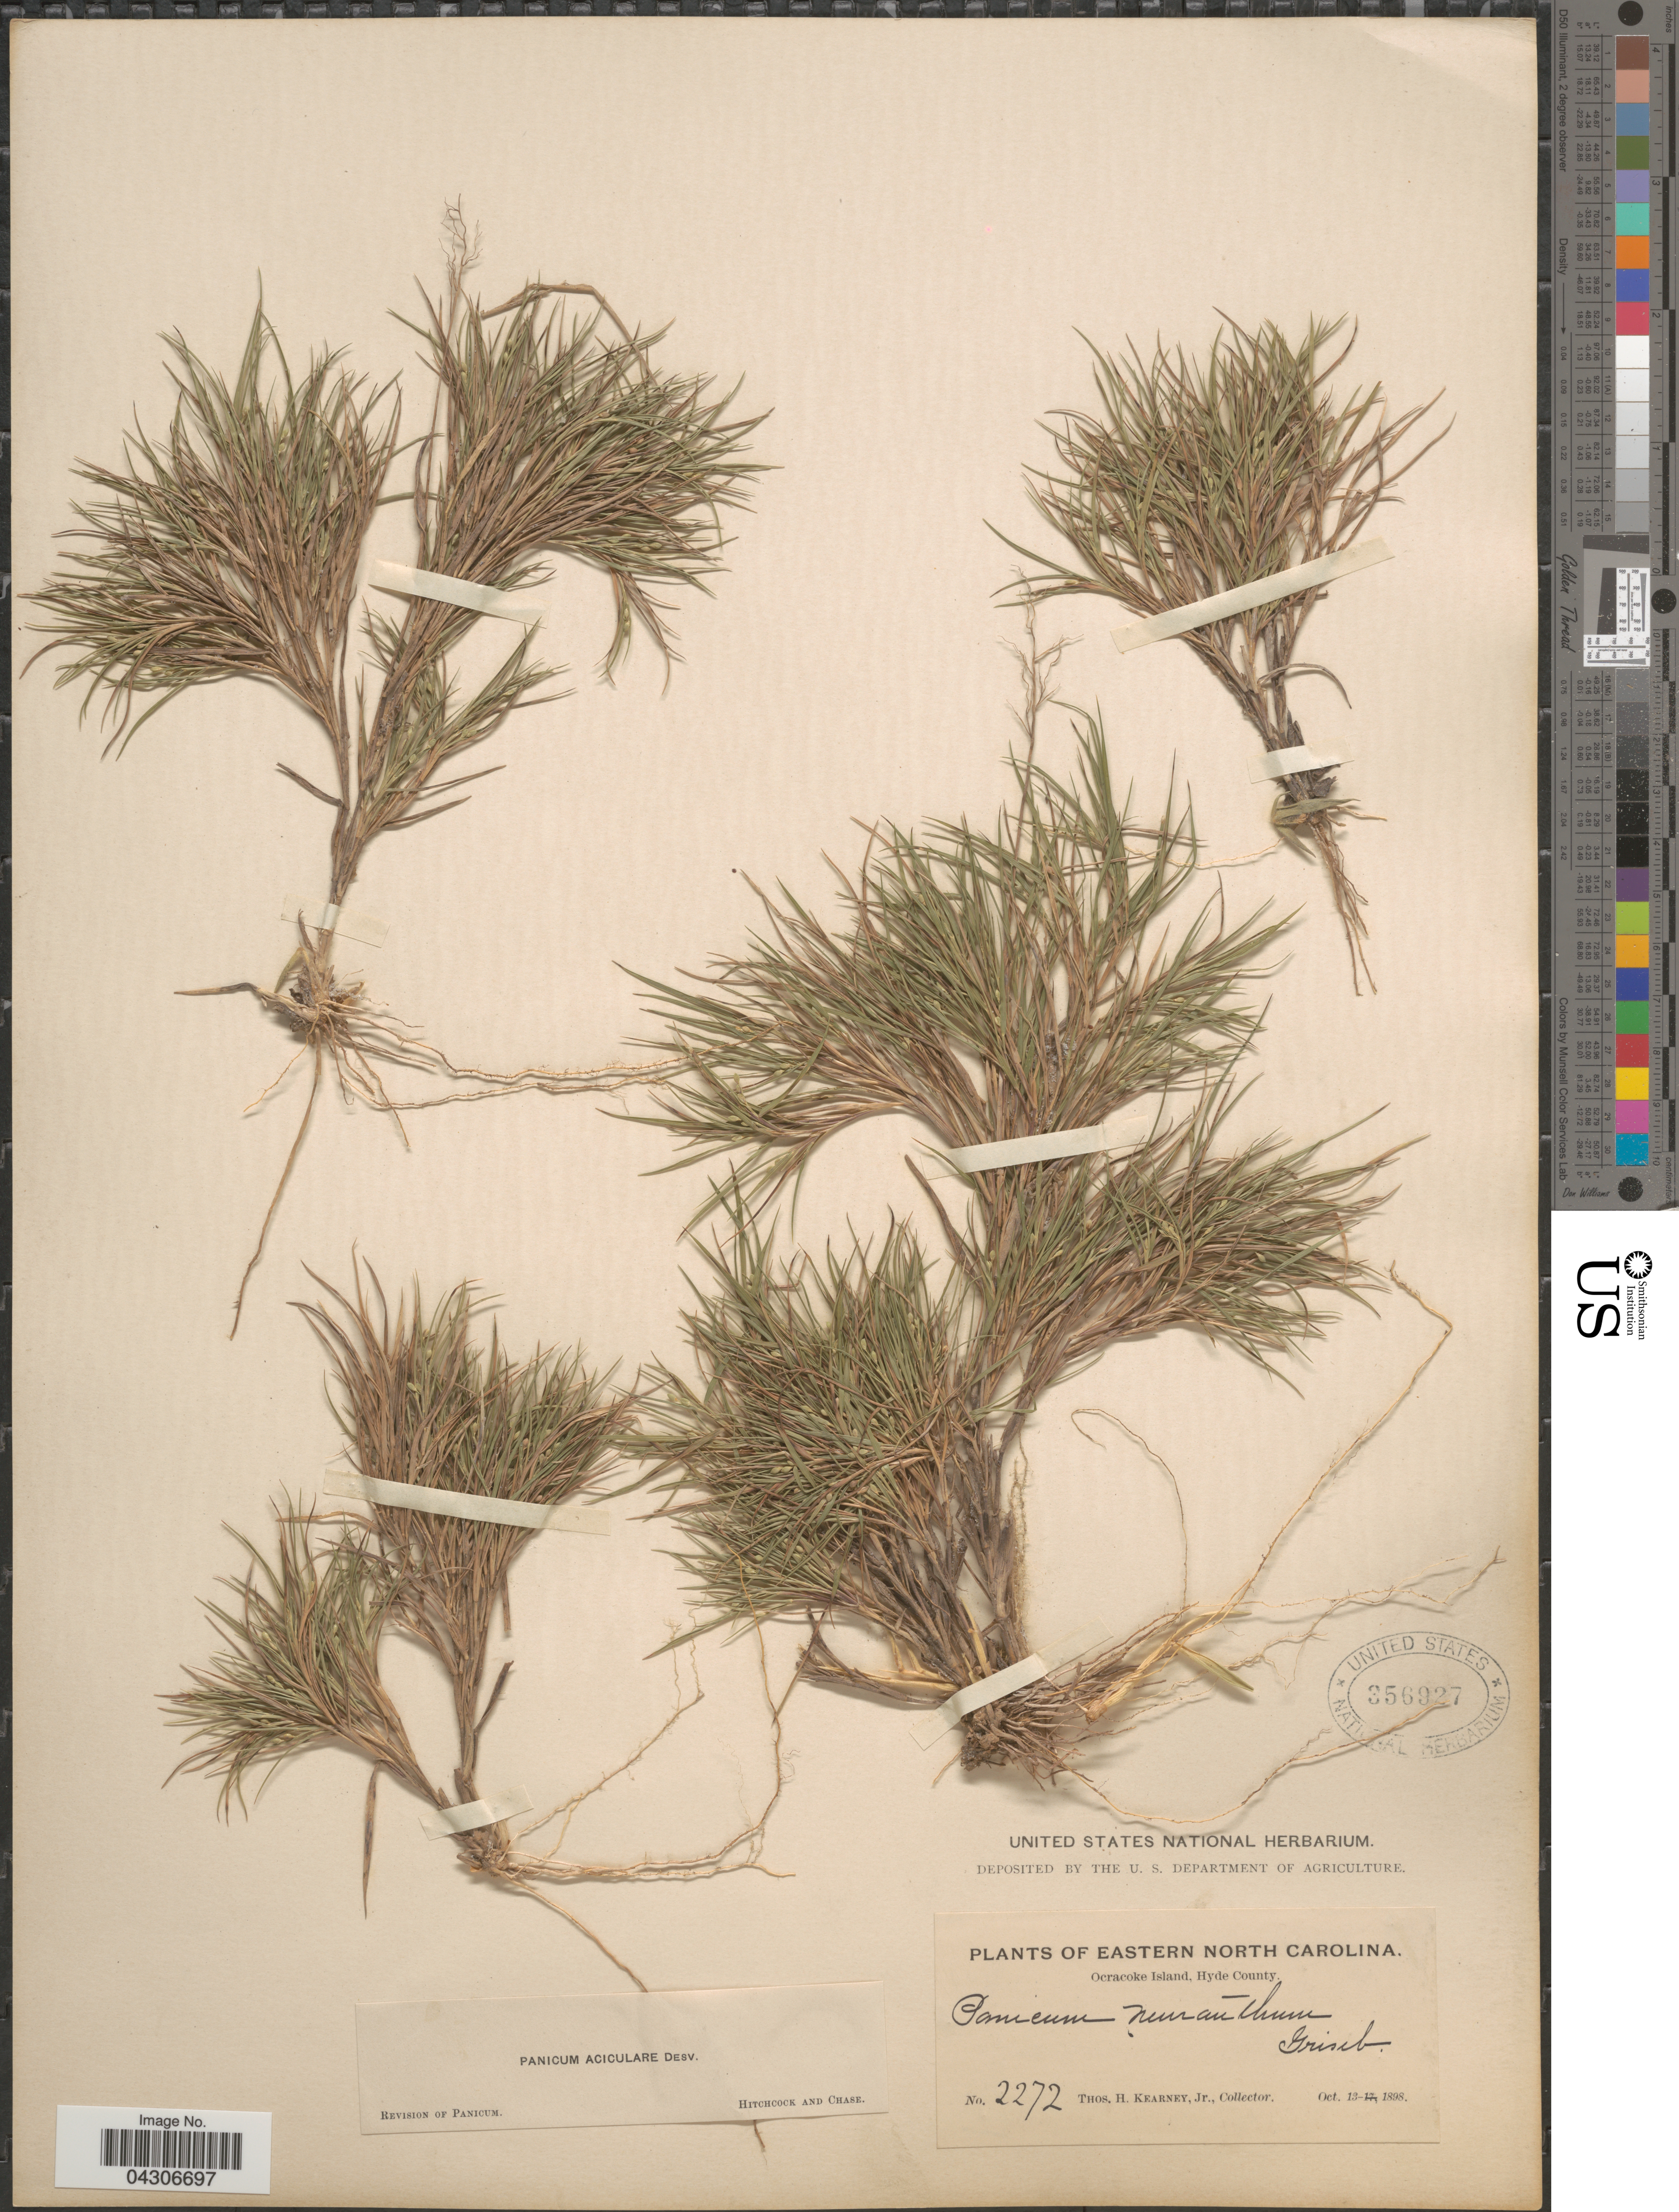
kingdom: Plantae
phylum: Tracheophyta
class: Liliopsida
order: Poales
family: Poaceae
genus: Dichanthelium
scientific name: Dichanthelium aciculare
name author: (Desv. ex Poir.) Gould & C.A. Clark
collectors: T. H. Kearney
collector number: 2272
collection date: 1898-10-13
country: United States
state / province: North Carolina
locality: Eastern North Carolina. Ocracoke Island, Hyde County.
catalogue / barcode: US 356927